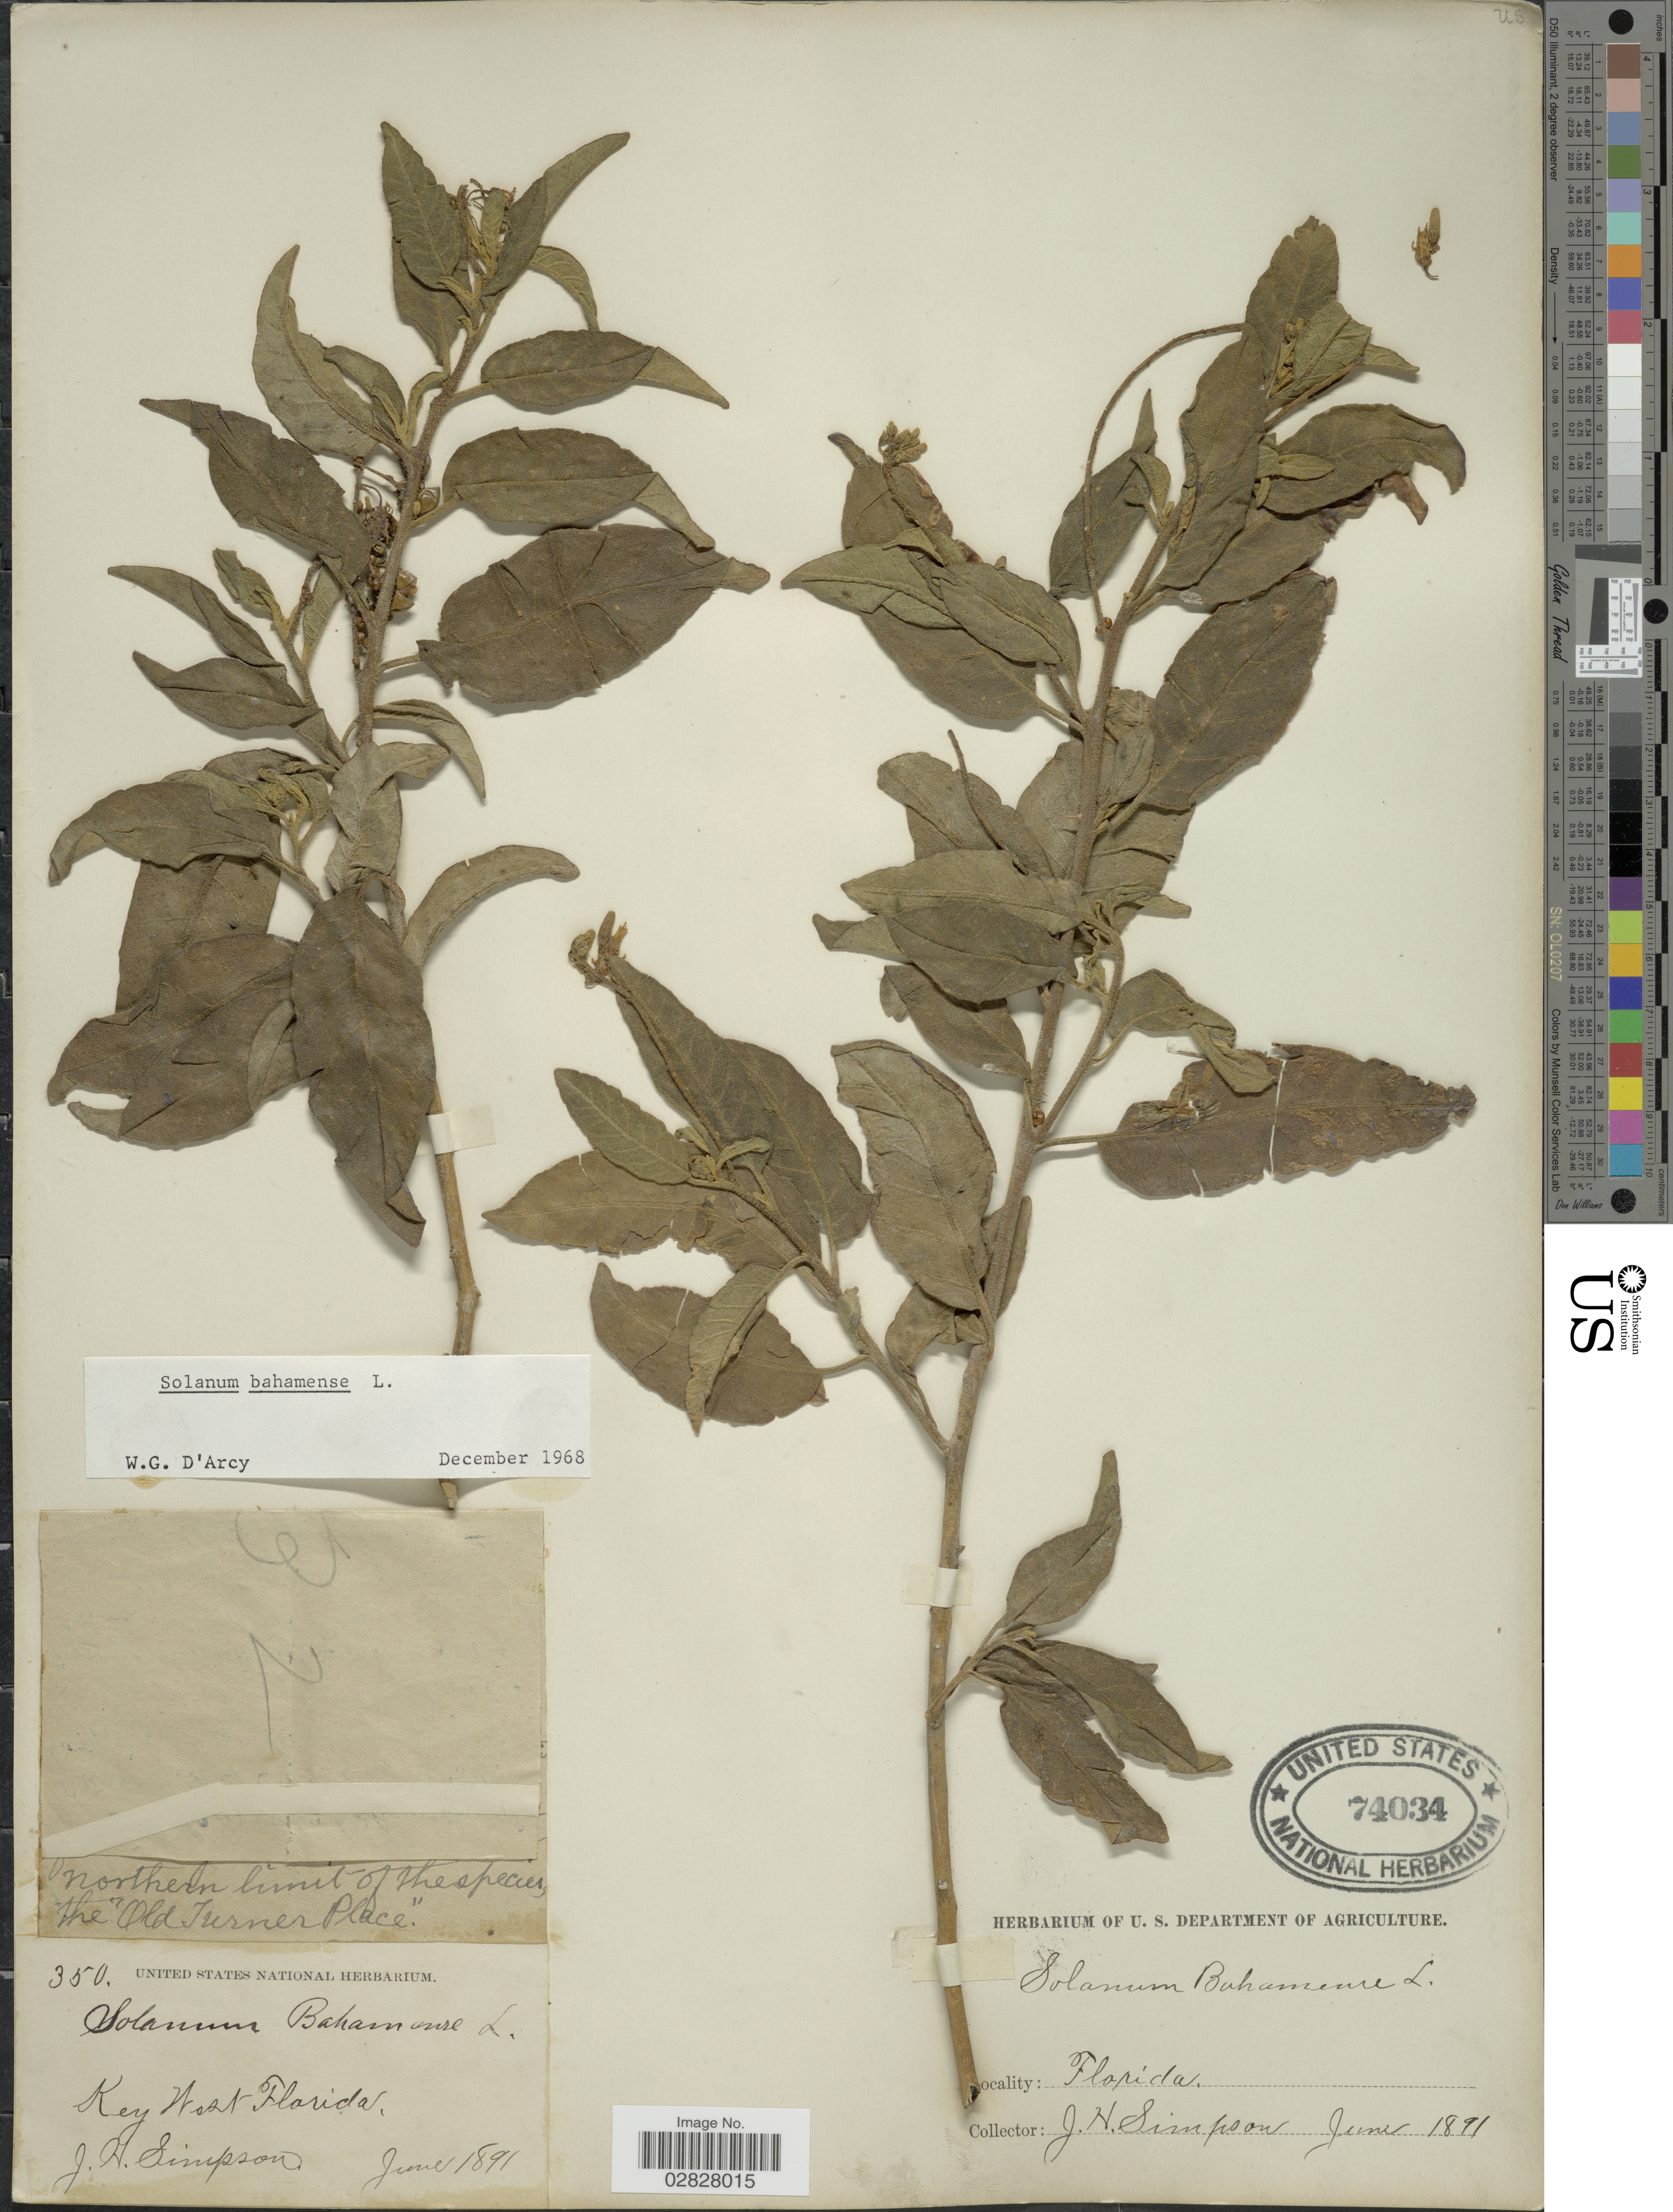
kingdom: Plantae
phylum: Tracheophyta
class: Magnoliopsida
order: Solanales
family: Solanaceae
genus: Solanum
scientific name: Solanum bahamense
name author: L.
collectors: J. H. Simpson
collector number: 350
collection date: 1891-06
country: United States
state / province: Florida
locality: Key West.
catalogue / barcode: US 74034